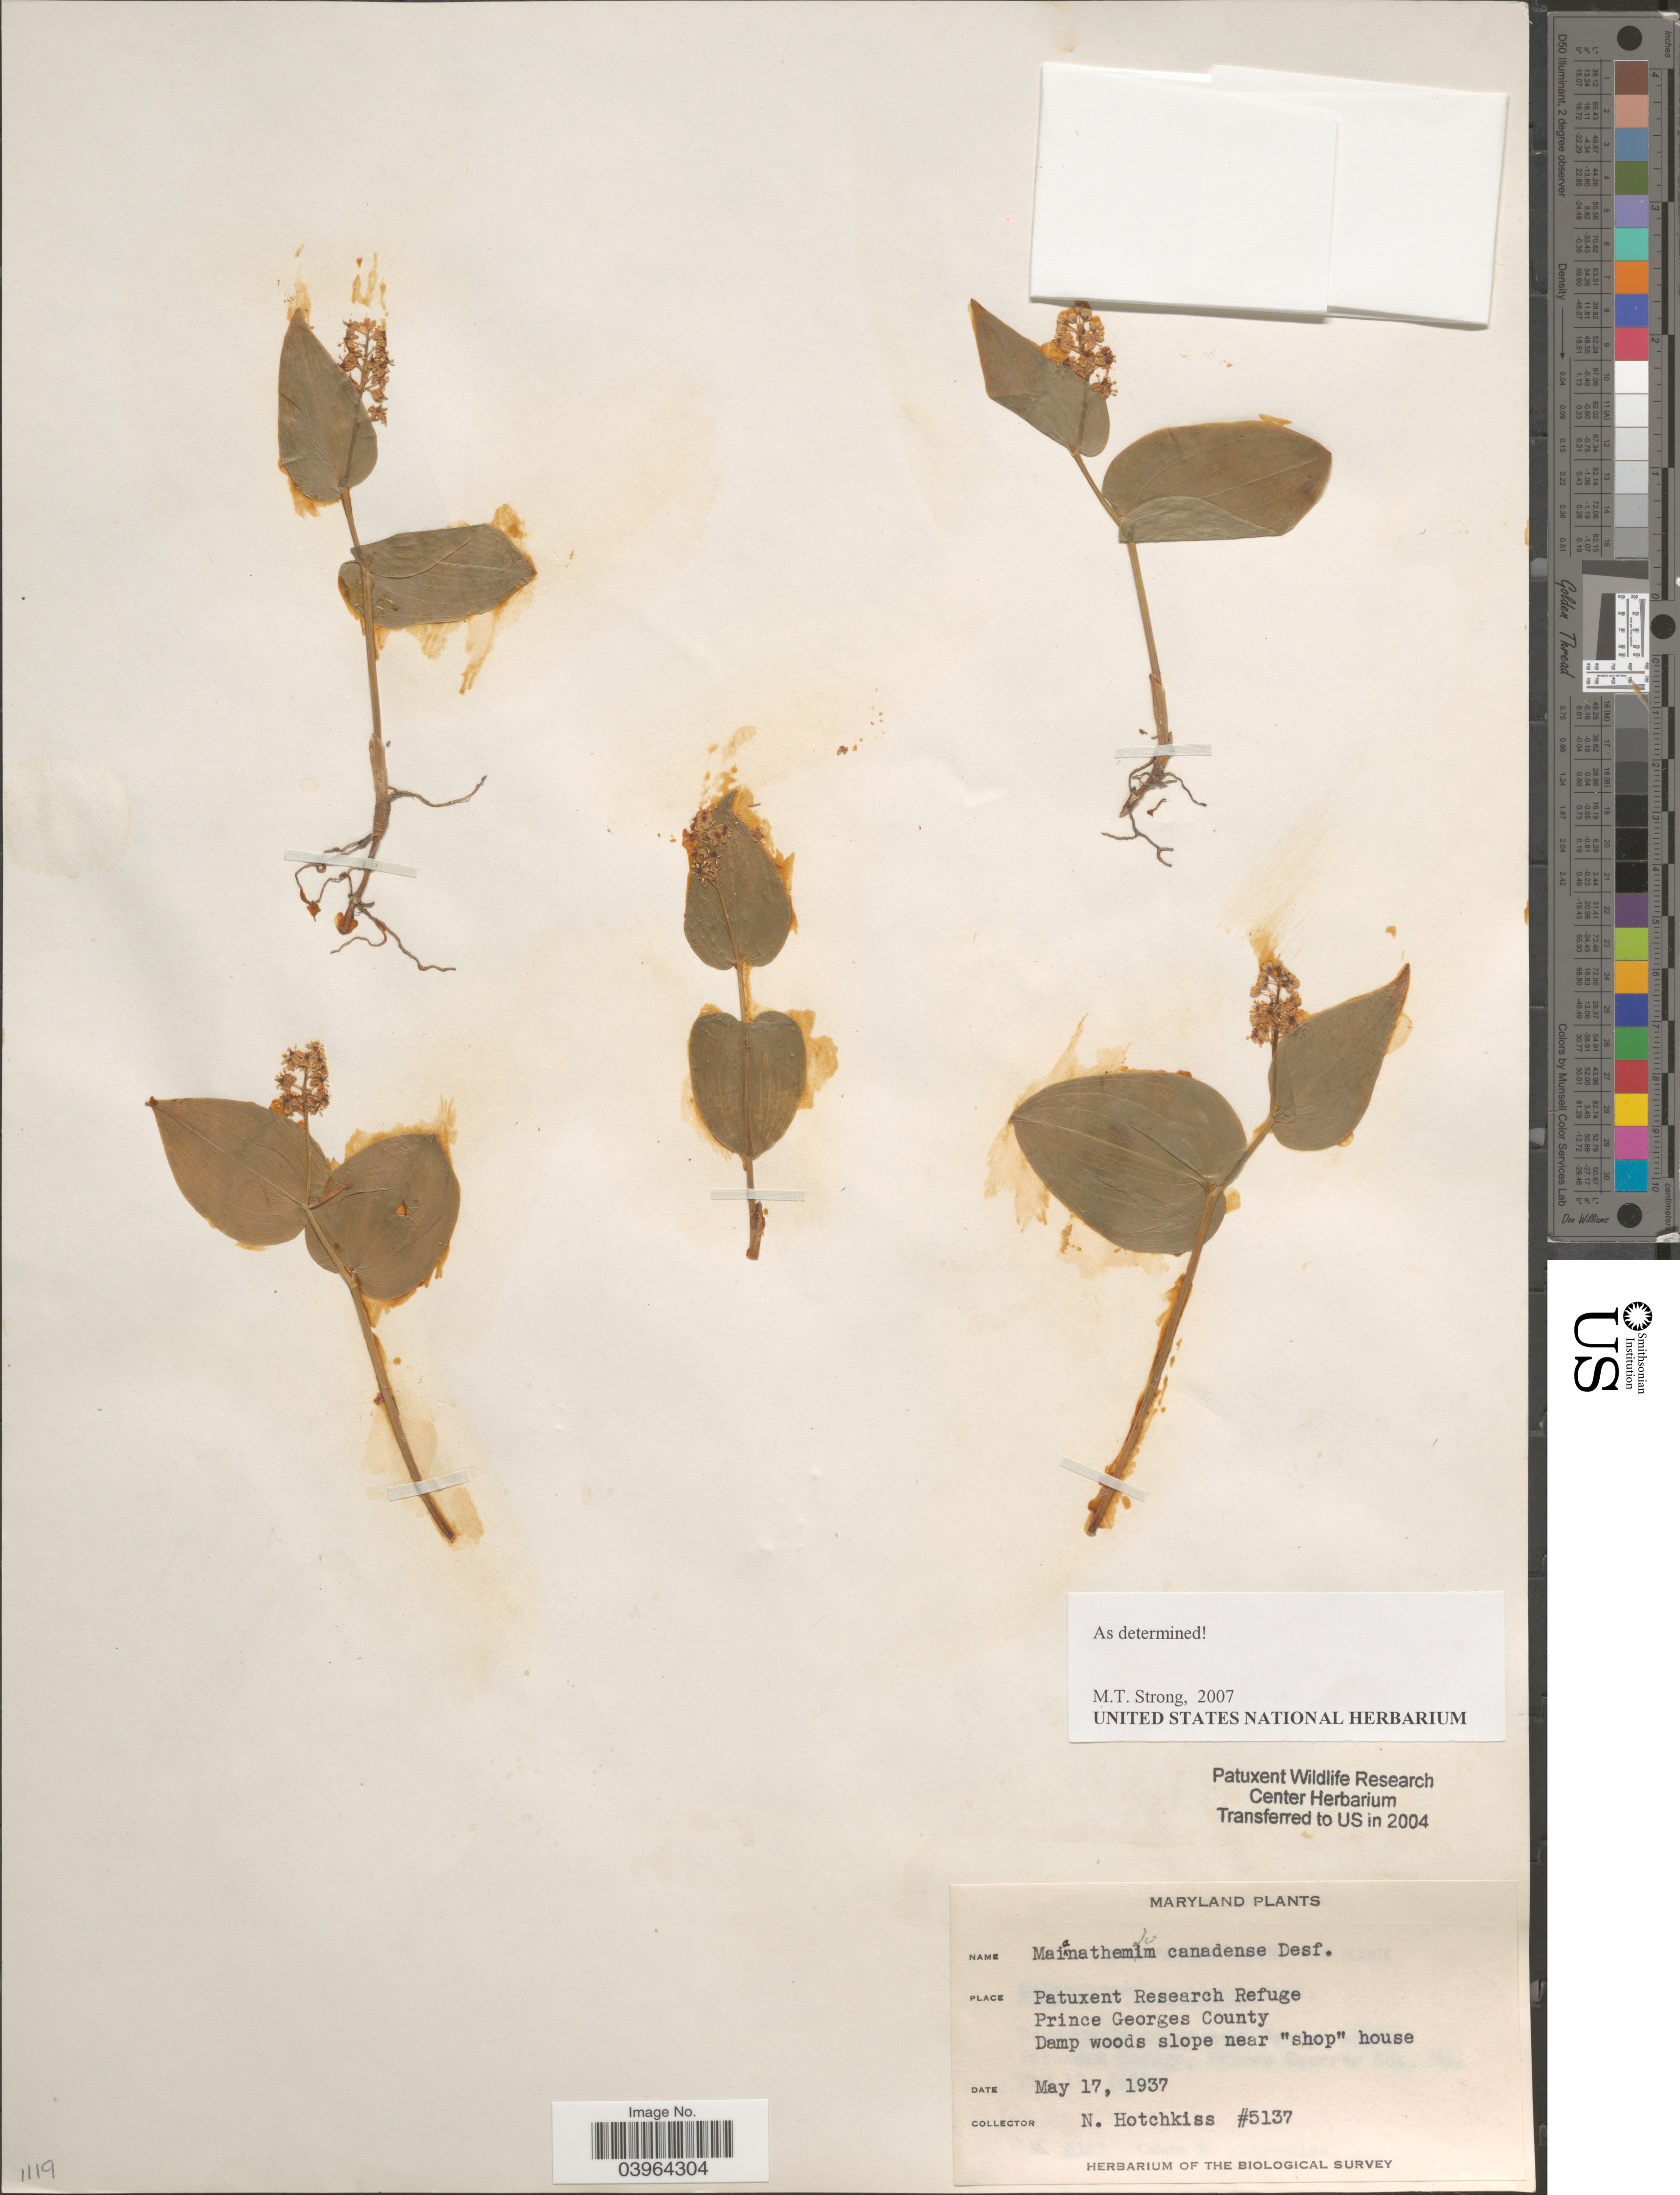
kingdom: Plantae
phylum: Tracheophyta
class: Liliopsida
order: Asparagales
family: Asparagaceae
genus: Maianthemum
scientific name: Maianthemum canadense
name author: Desf.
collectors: N. Hotchkiss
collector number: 5137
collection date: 1937-05-17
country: United States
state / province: Maryland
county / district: Prince George's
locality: Patuxent Research Refuge. Prince Georges County. Damp woods slope near " shop" house.